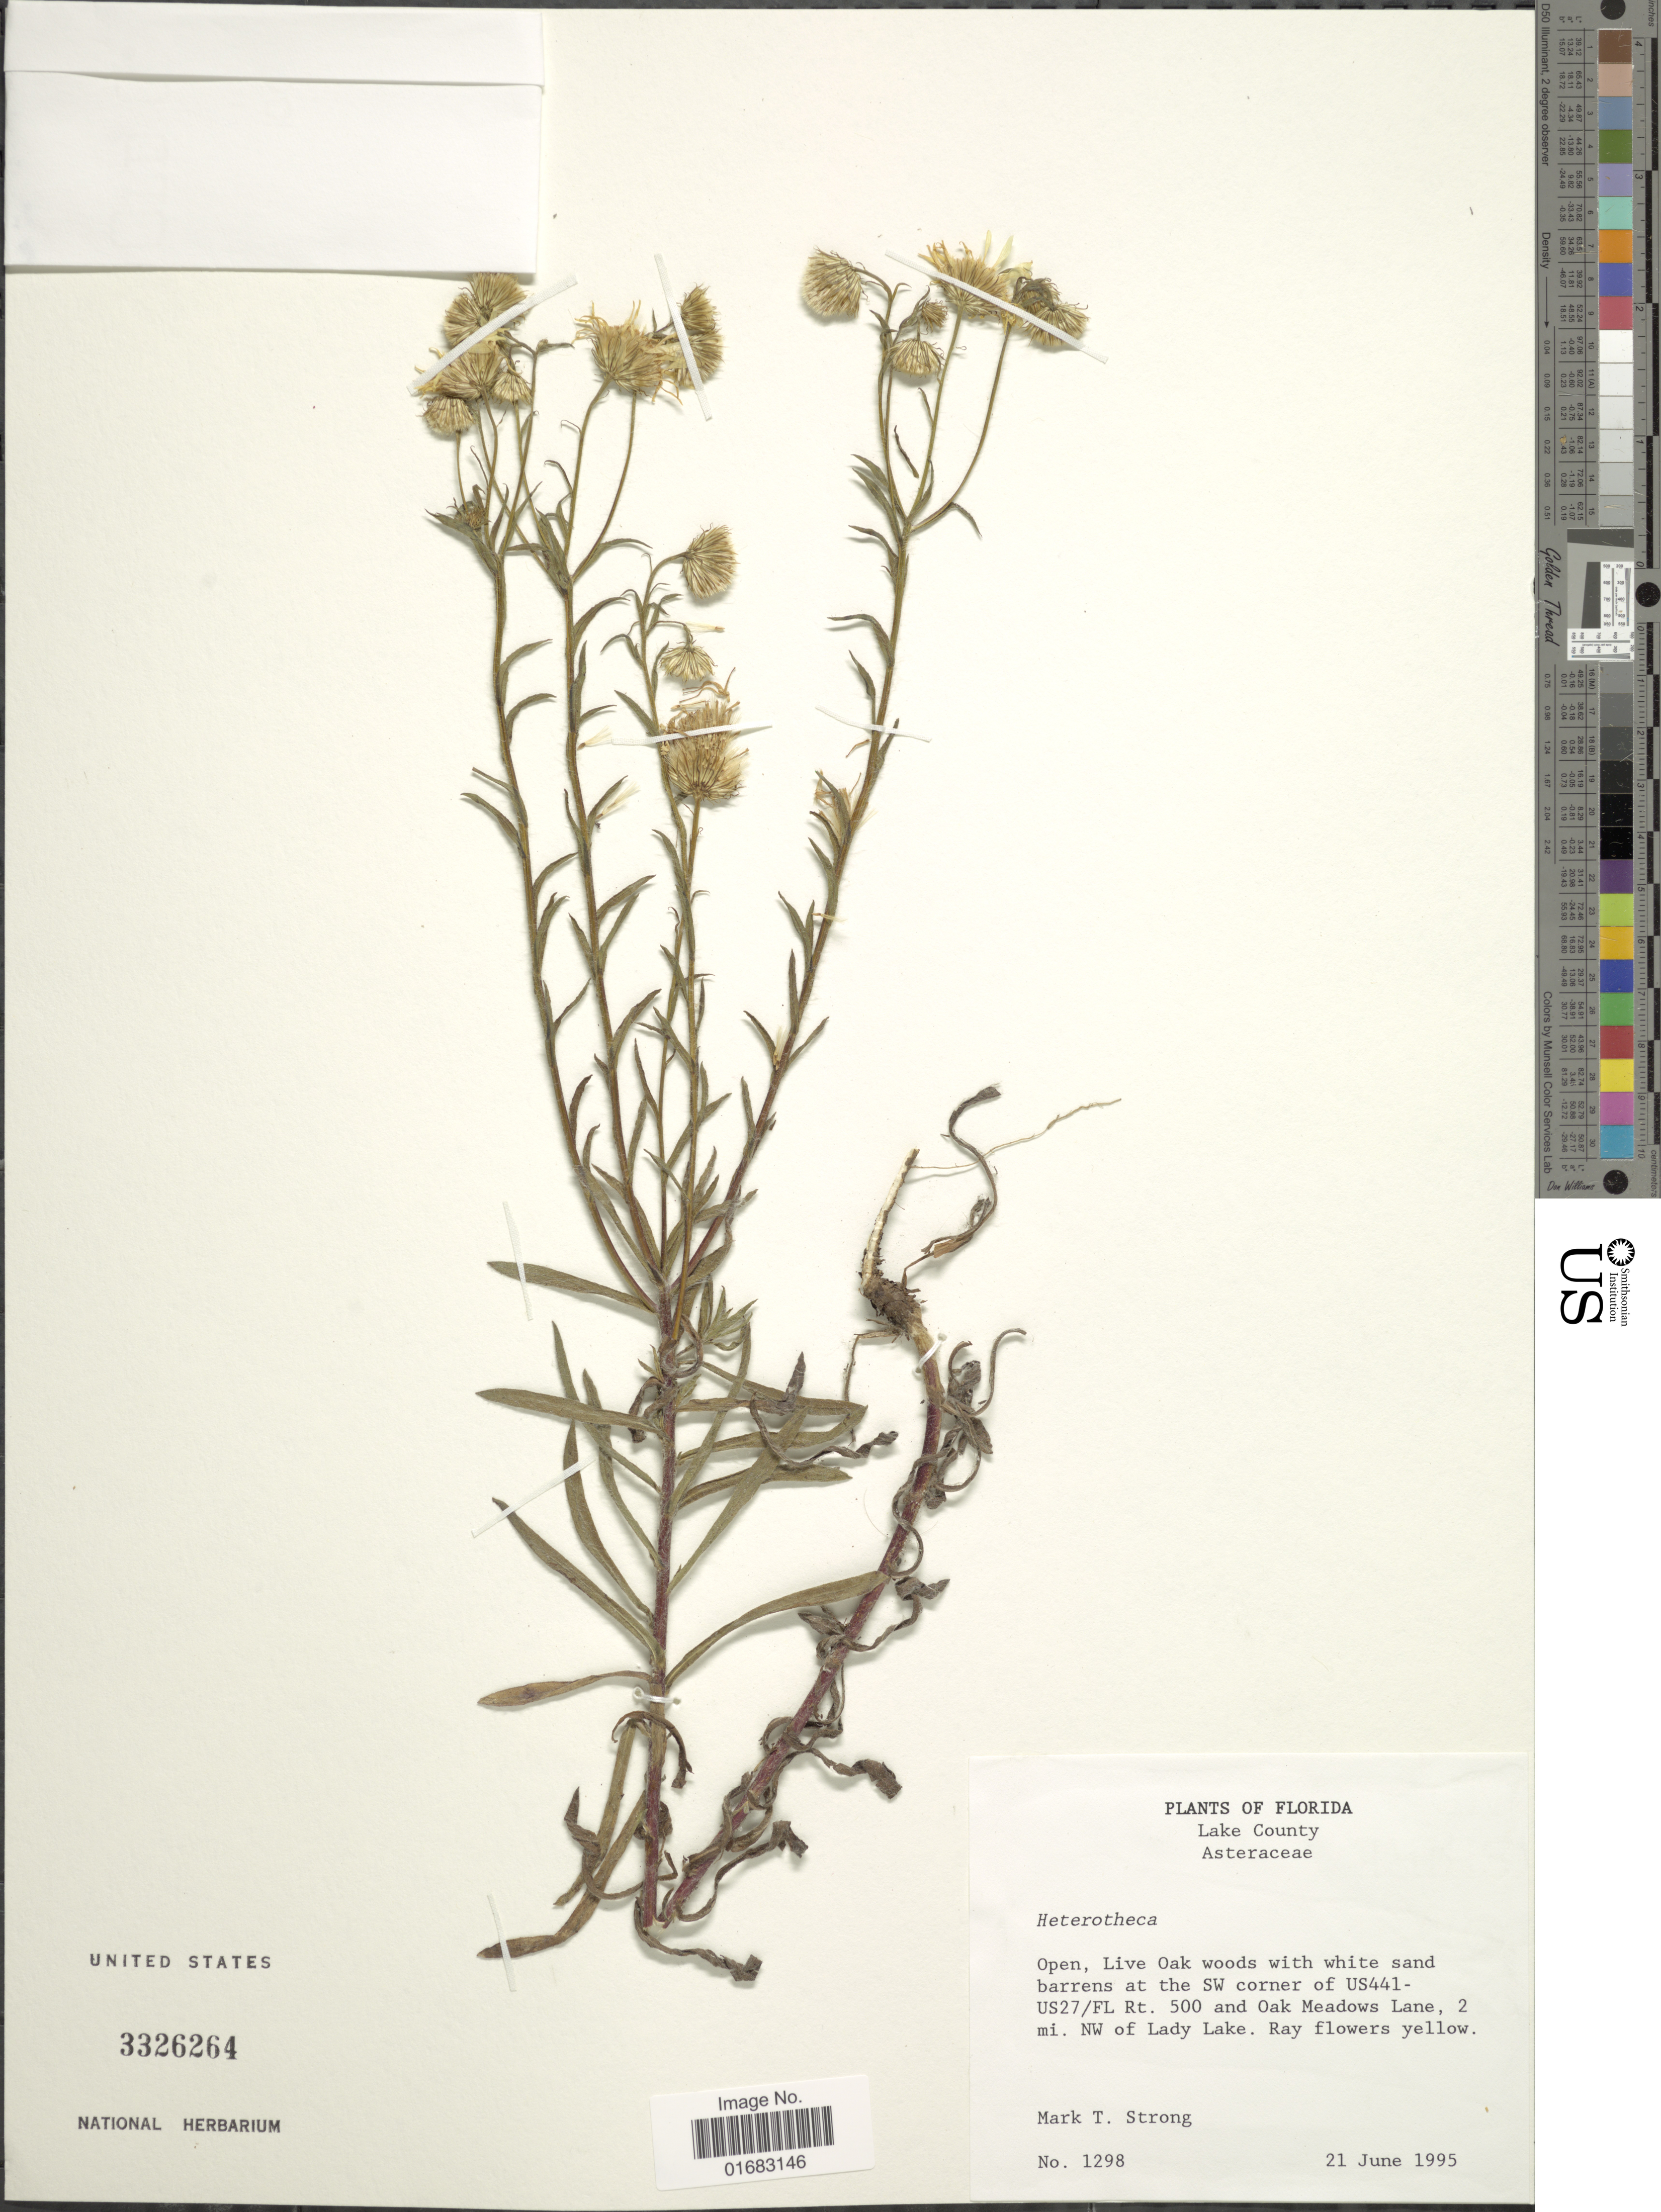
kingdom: Plantae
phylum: Tracheophyta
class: Magnoliopsida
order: Asterales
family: Asteraceae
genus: Chrysopsis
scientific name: Chrysopsis subulata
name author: Small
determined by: Strong, Mark T., (BOT), Smithsonian Institution - National Museum of Natural History (UNITED STATES)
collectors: M. T. Strong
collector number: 1298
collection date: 1995-06-21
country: United States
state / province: Florida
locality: Florida. Lake County. Open, Live Oak woods with white sand barrens at the SW corner of US441-US27/Fl Rt. 500 and Oak Meadows Lane, 2 mi. NW of Lady Lake.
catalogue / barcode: US 3326264